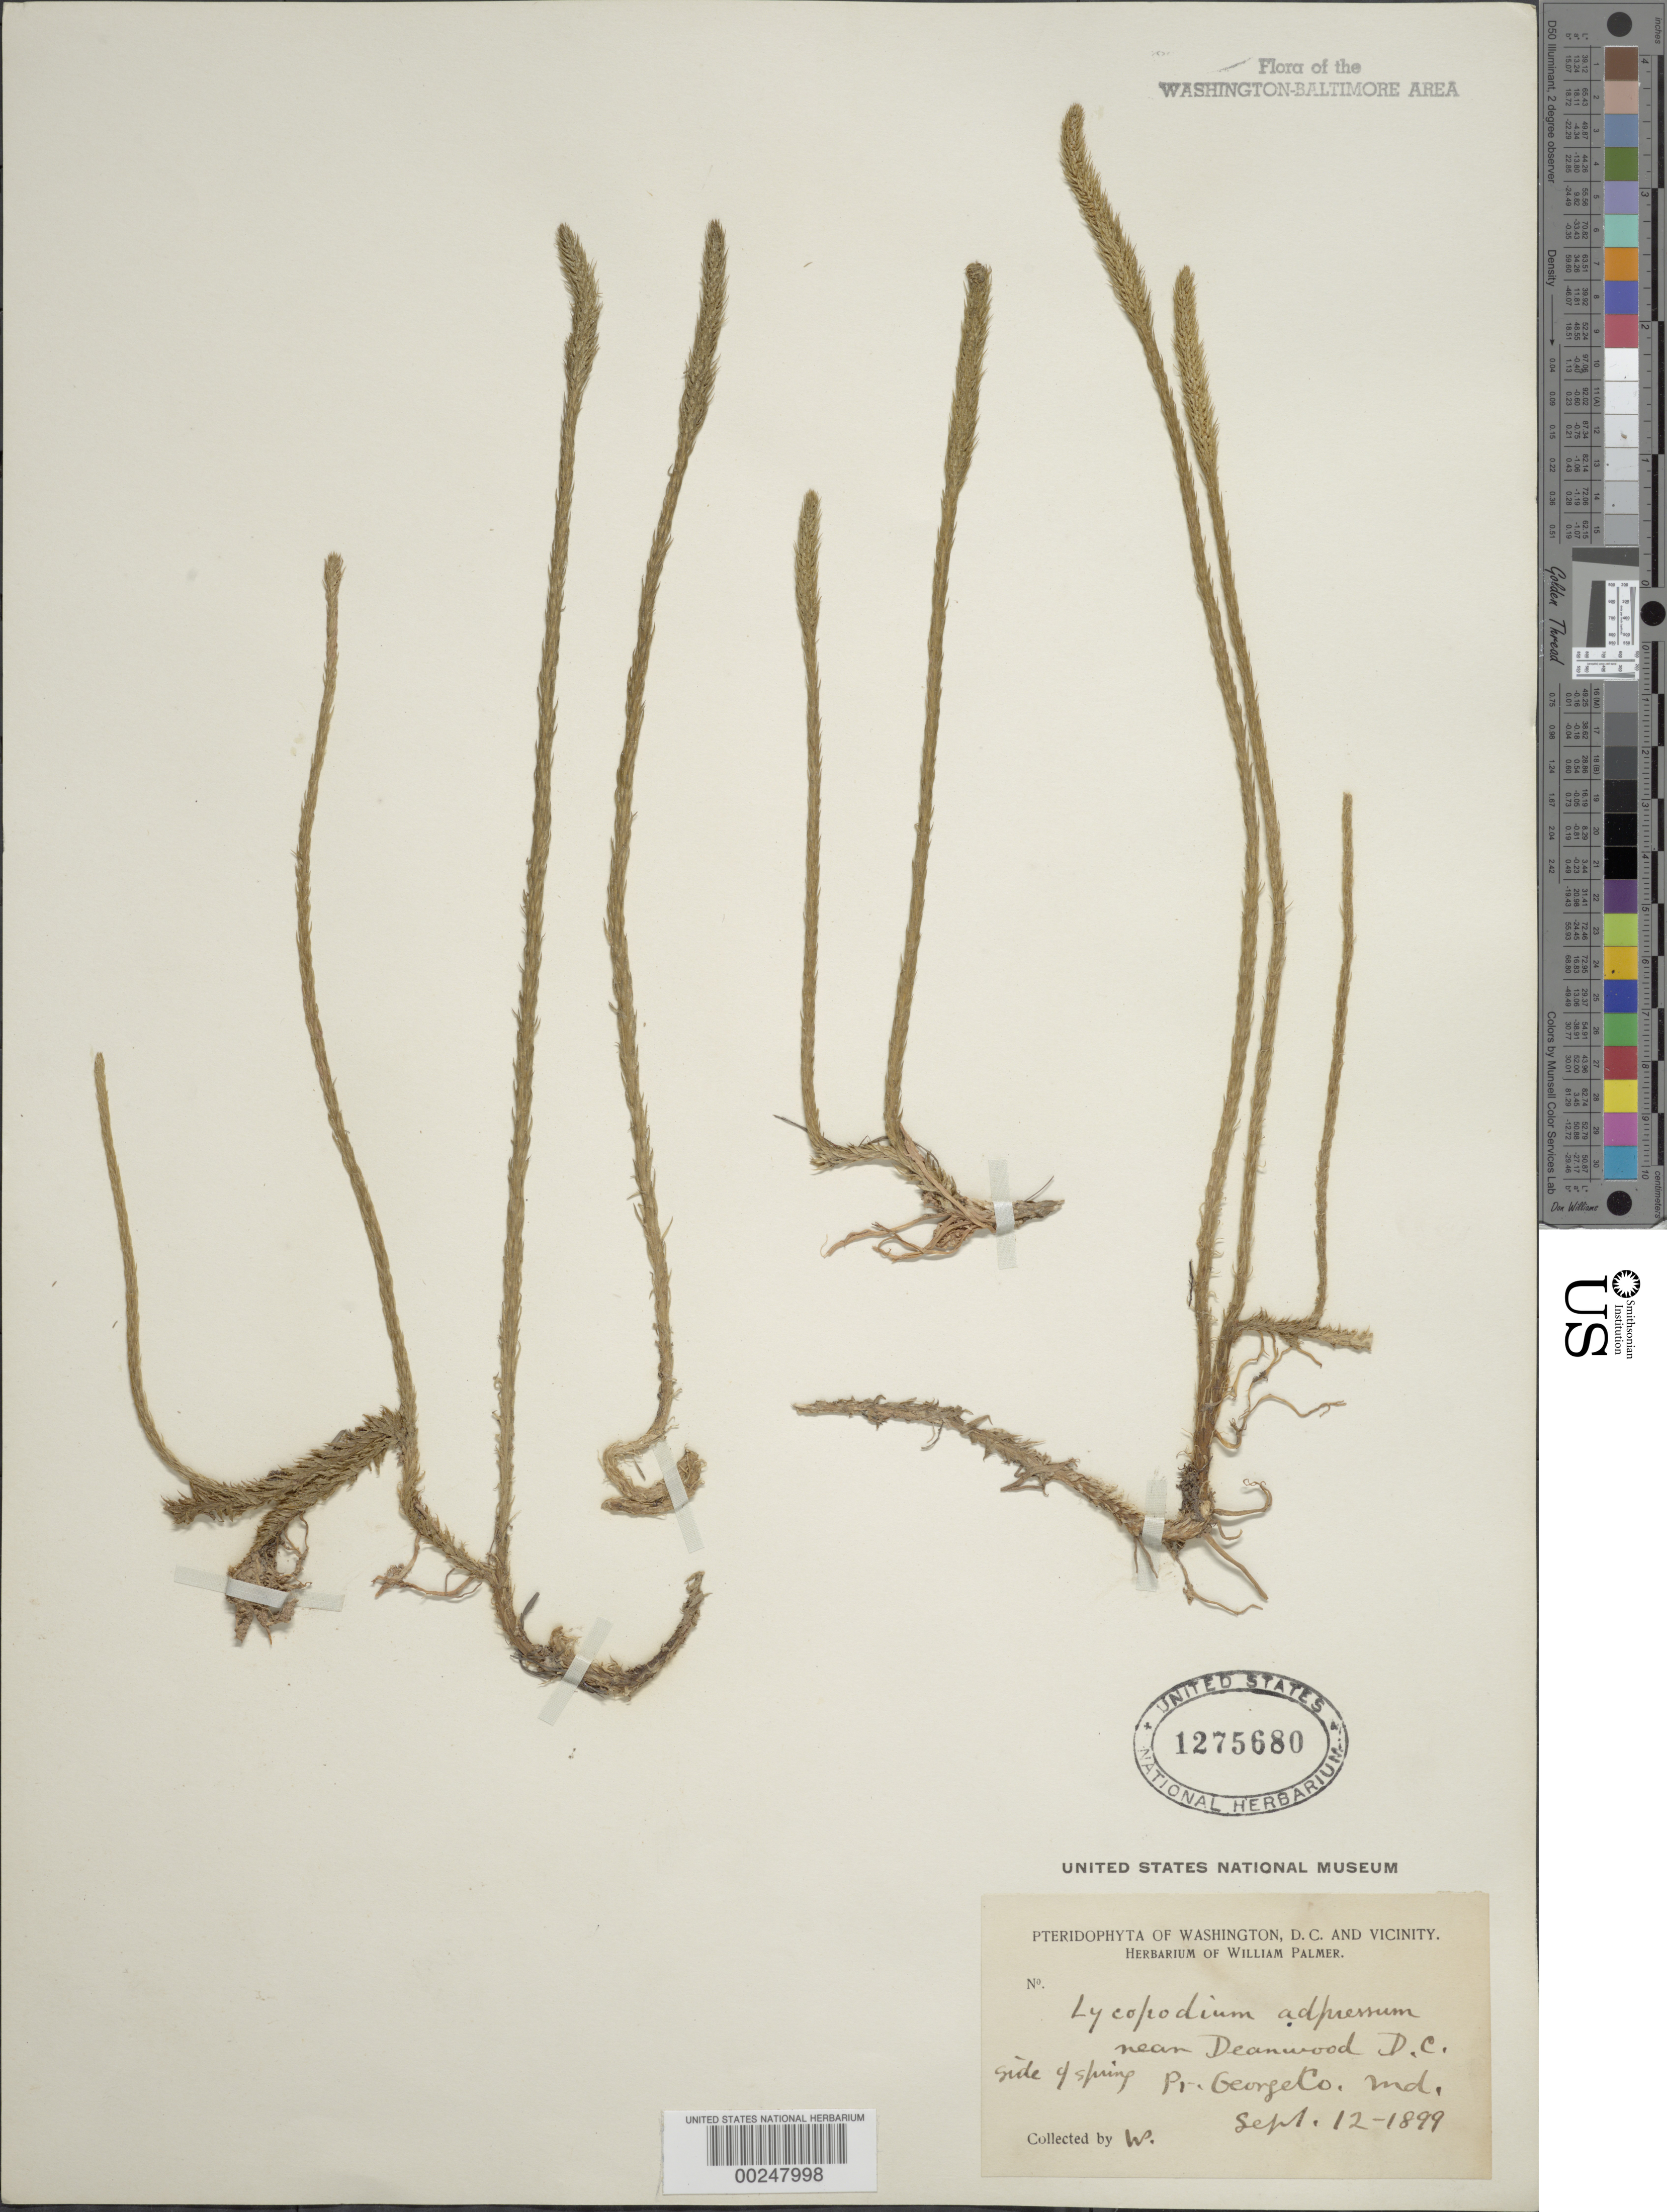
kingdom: Plantae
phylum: Tracheophyta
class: Lycopodiopsida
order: Lycopodiales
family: Lycopodiaceae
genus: Lycopodiella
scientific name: Lycopodiella appressa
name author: (Chapm.) Cranfill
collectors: W. Palmer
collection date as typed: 12 Sep 1899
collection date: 1899-09-12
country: United States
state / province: Maryland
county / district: Prince George's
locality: Near Deanwood, D.C.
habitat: Side of spring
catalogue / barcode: US 1275680